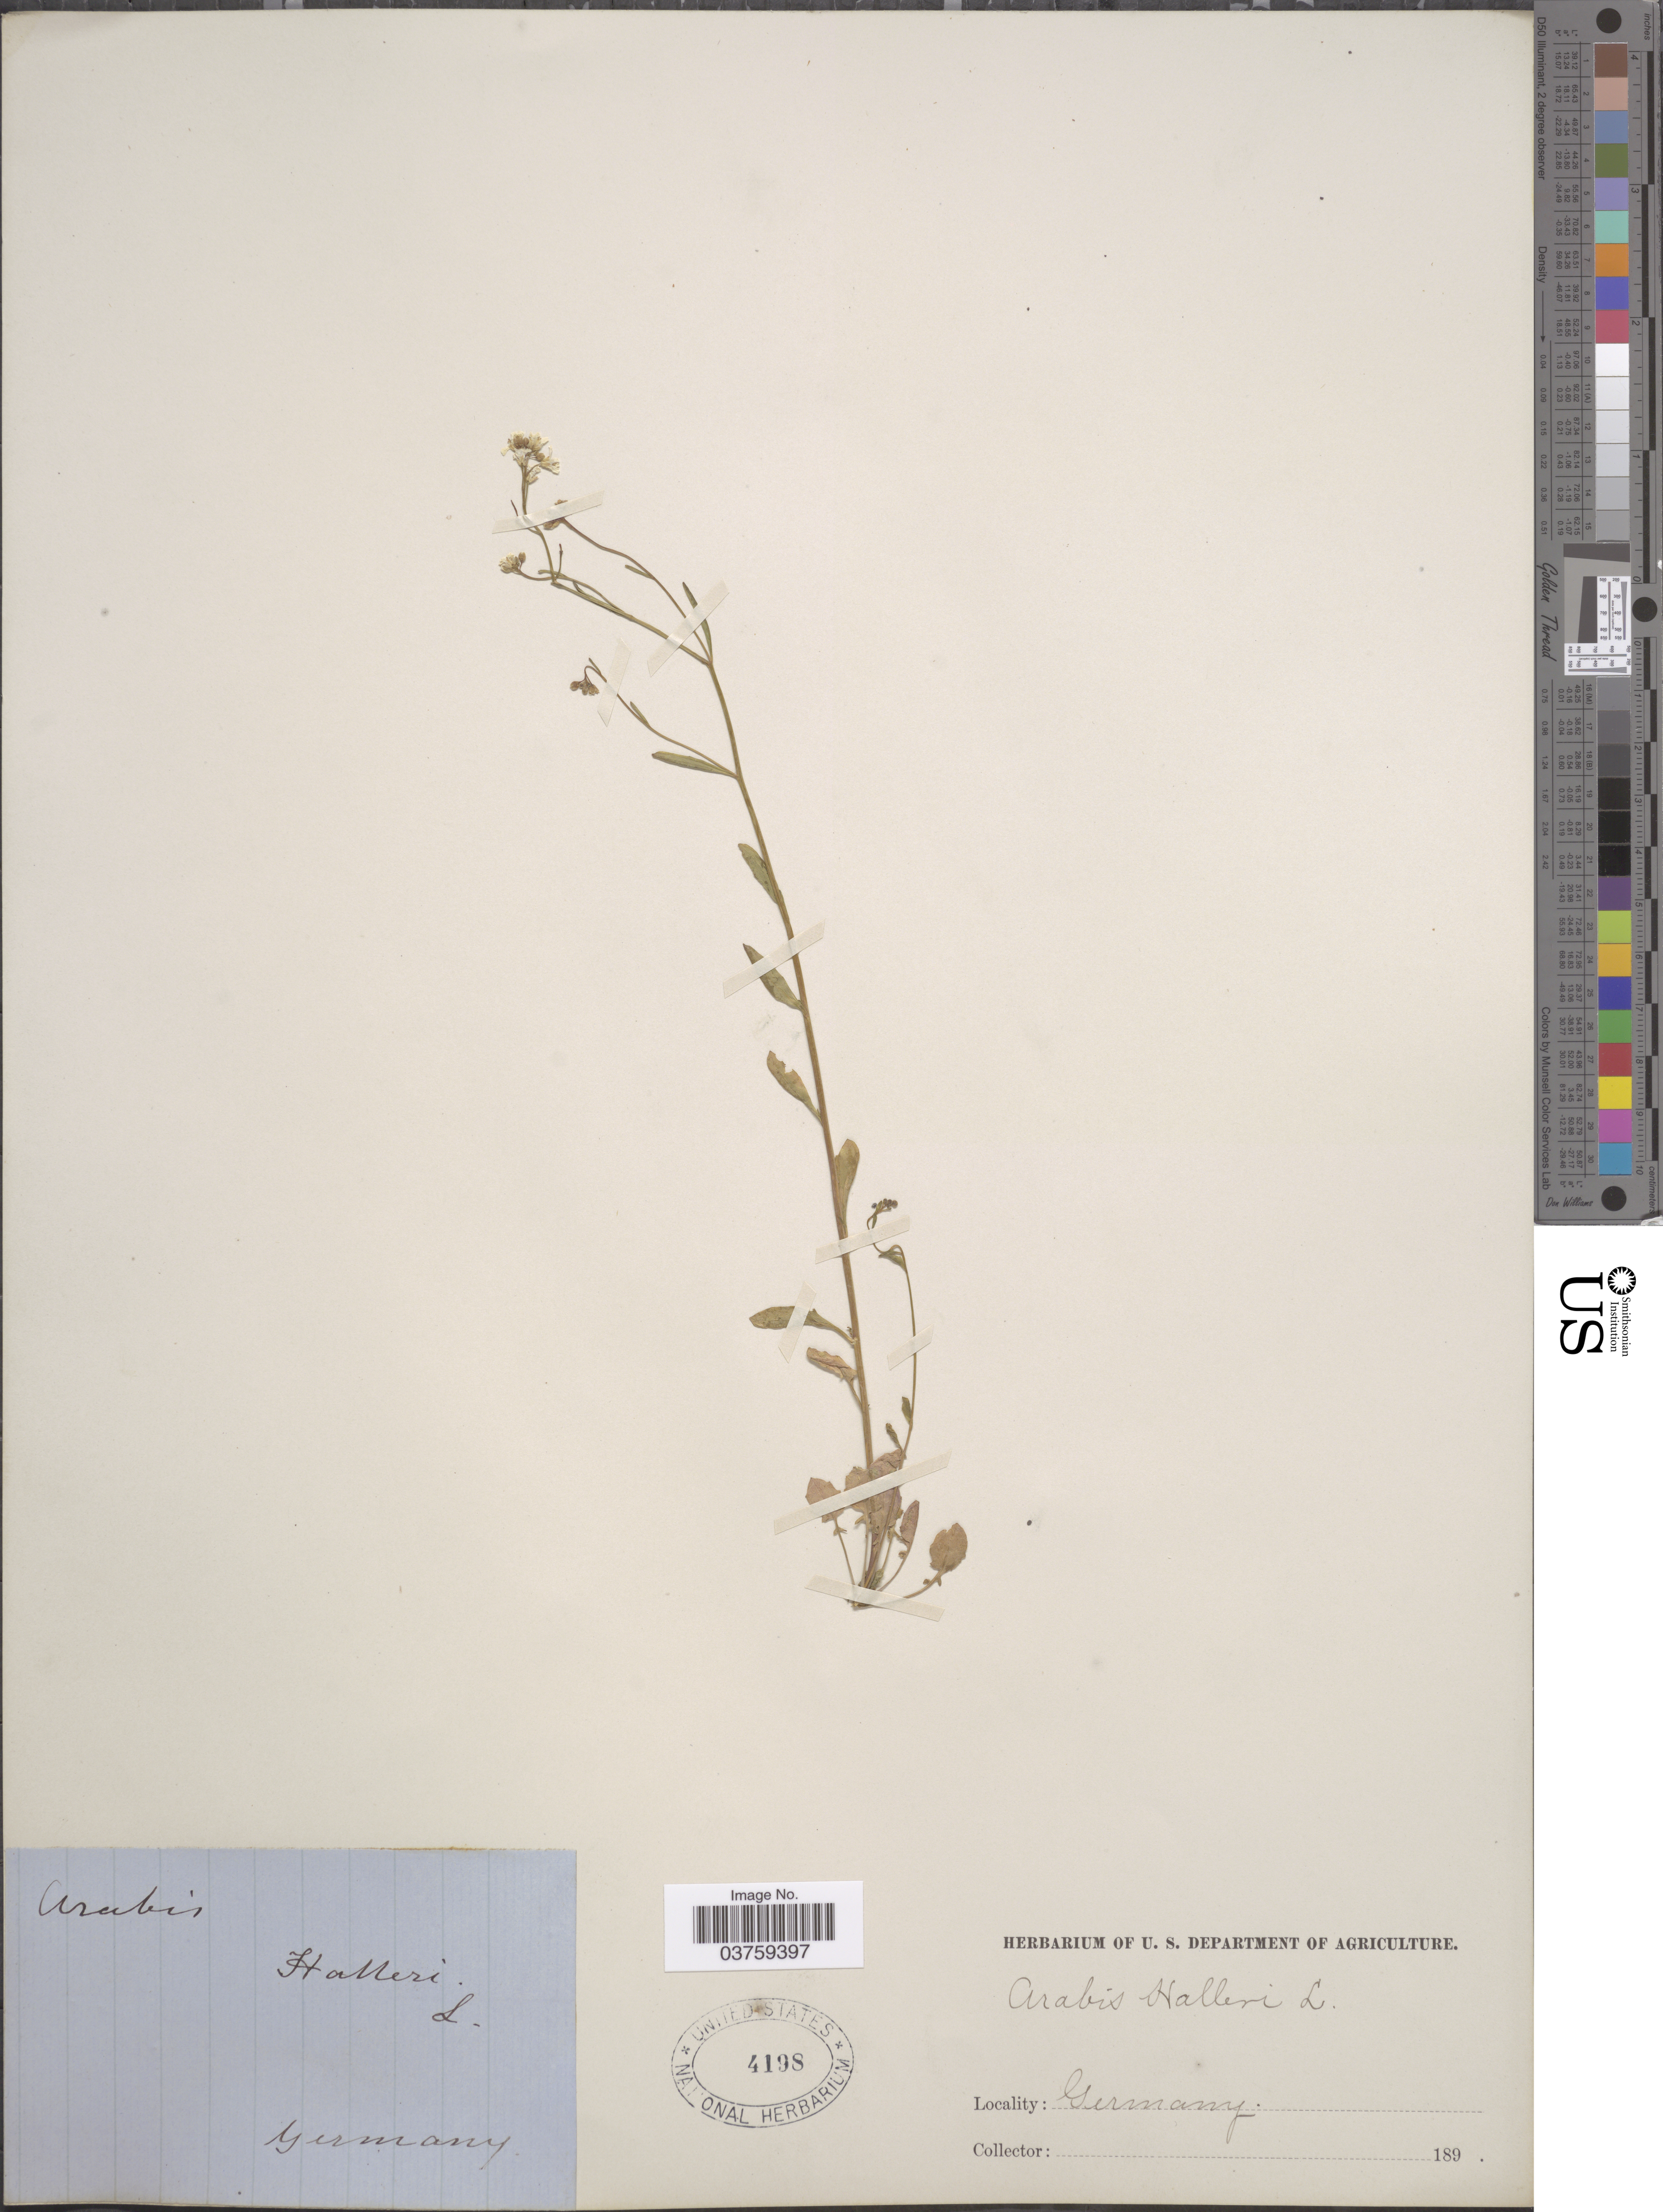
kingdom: Plantae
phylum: Tracheophyta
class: Magnoliopsida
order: Brassicales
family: Brassicaceae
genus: Arabis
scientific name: Arabis halleri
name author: L.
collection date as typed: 189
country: Germany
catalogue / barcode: US 4198